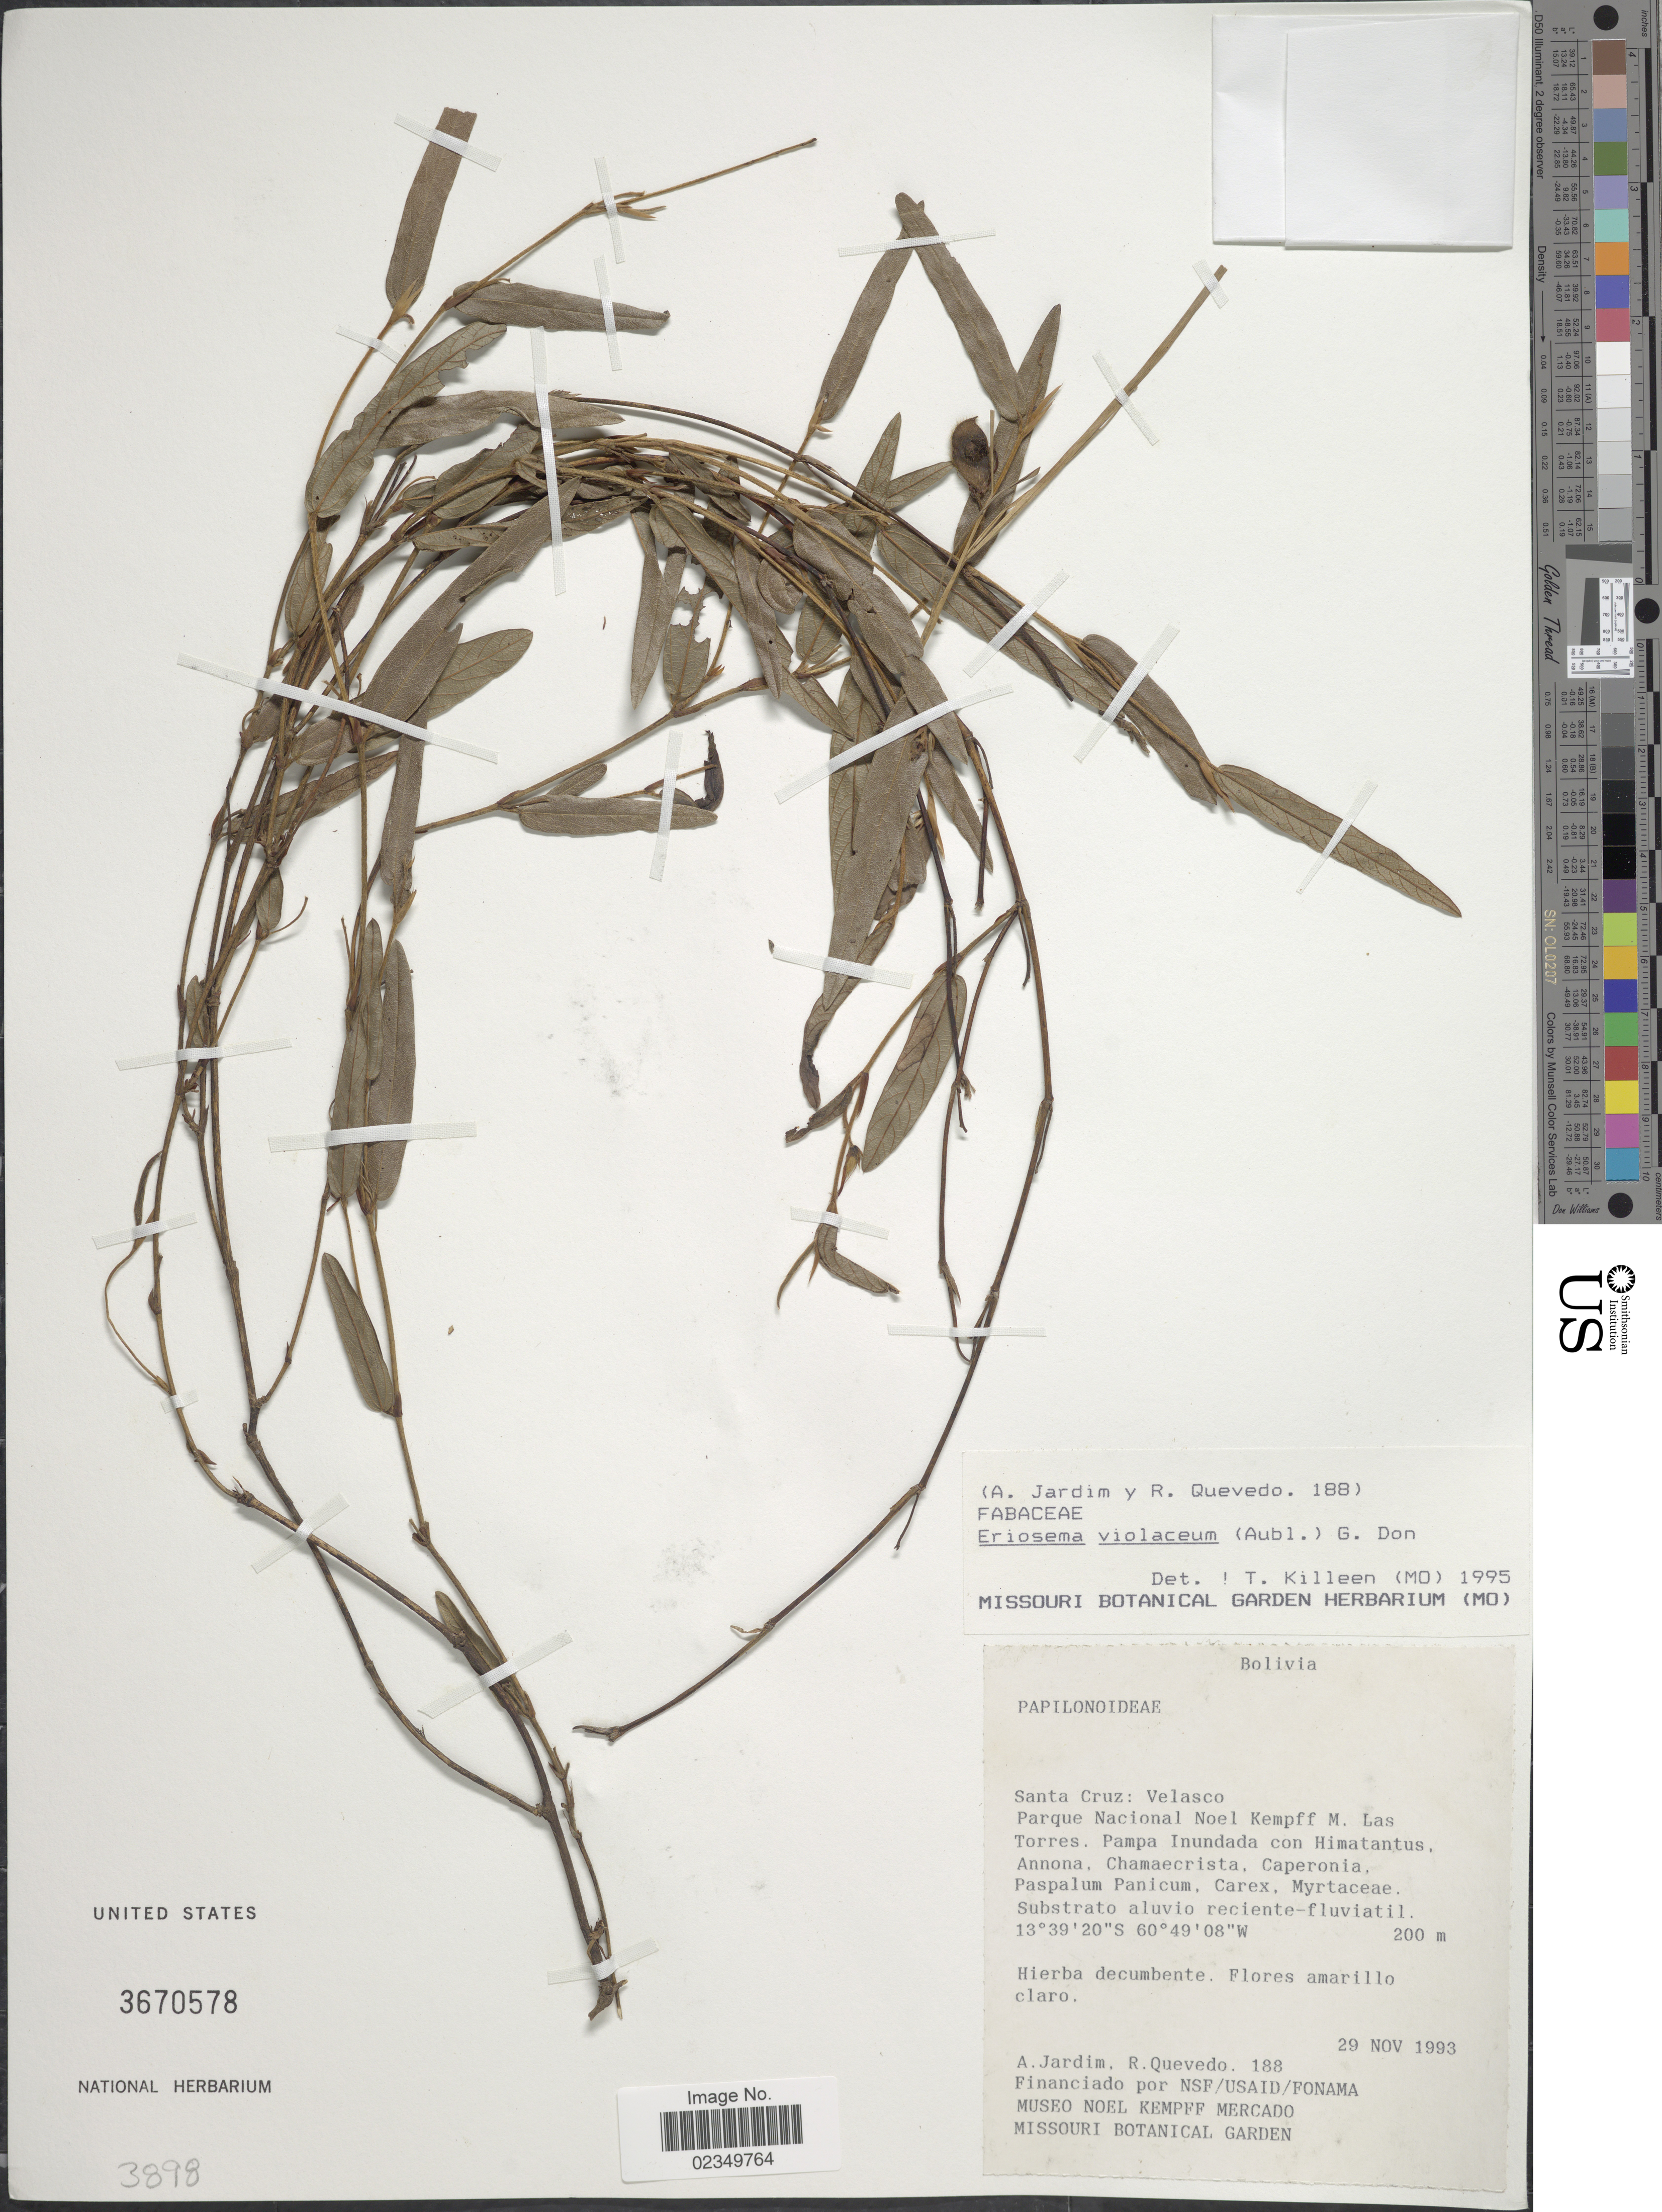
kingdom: Plantae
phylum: Tracheophyta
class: Magnoliopsida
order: Fabales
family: Fabaceae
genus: Eriosema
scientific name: Eriosema violaceum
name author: (Aubl.) G. Don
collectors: A. Jardim & R. Quevedo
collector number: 188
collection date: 1993-11-29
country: Bolivia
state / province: Santa Cruz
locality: Velasco, Parque Nacional Noel Kempff M. Las Torres.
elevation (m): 200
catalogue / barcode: US 3670578